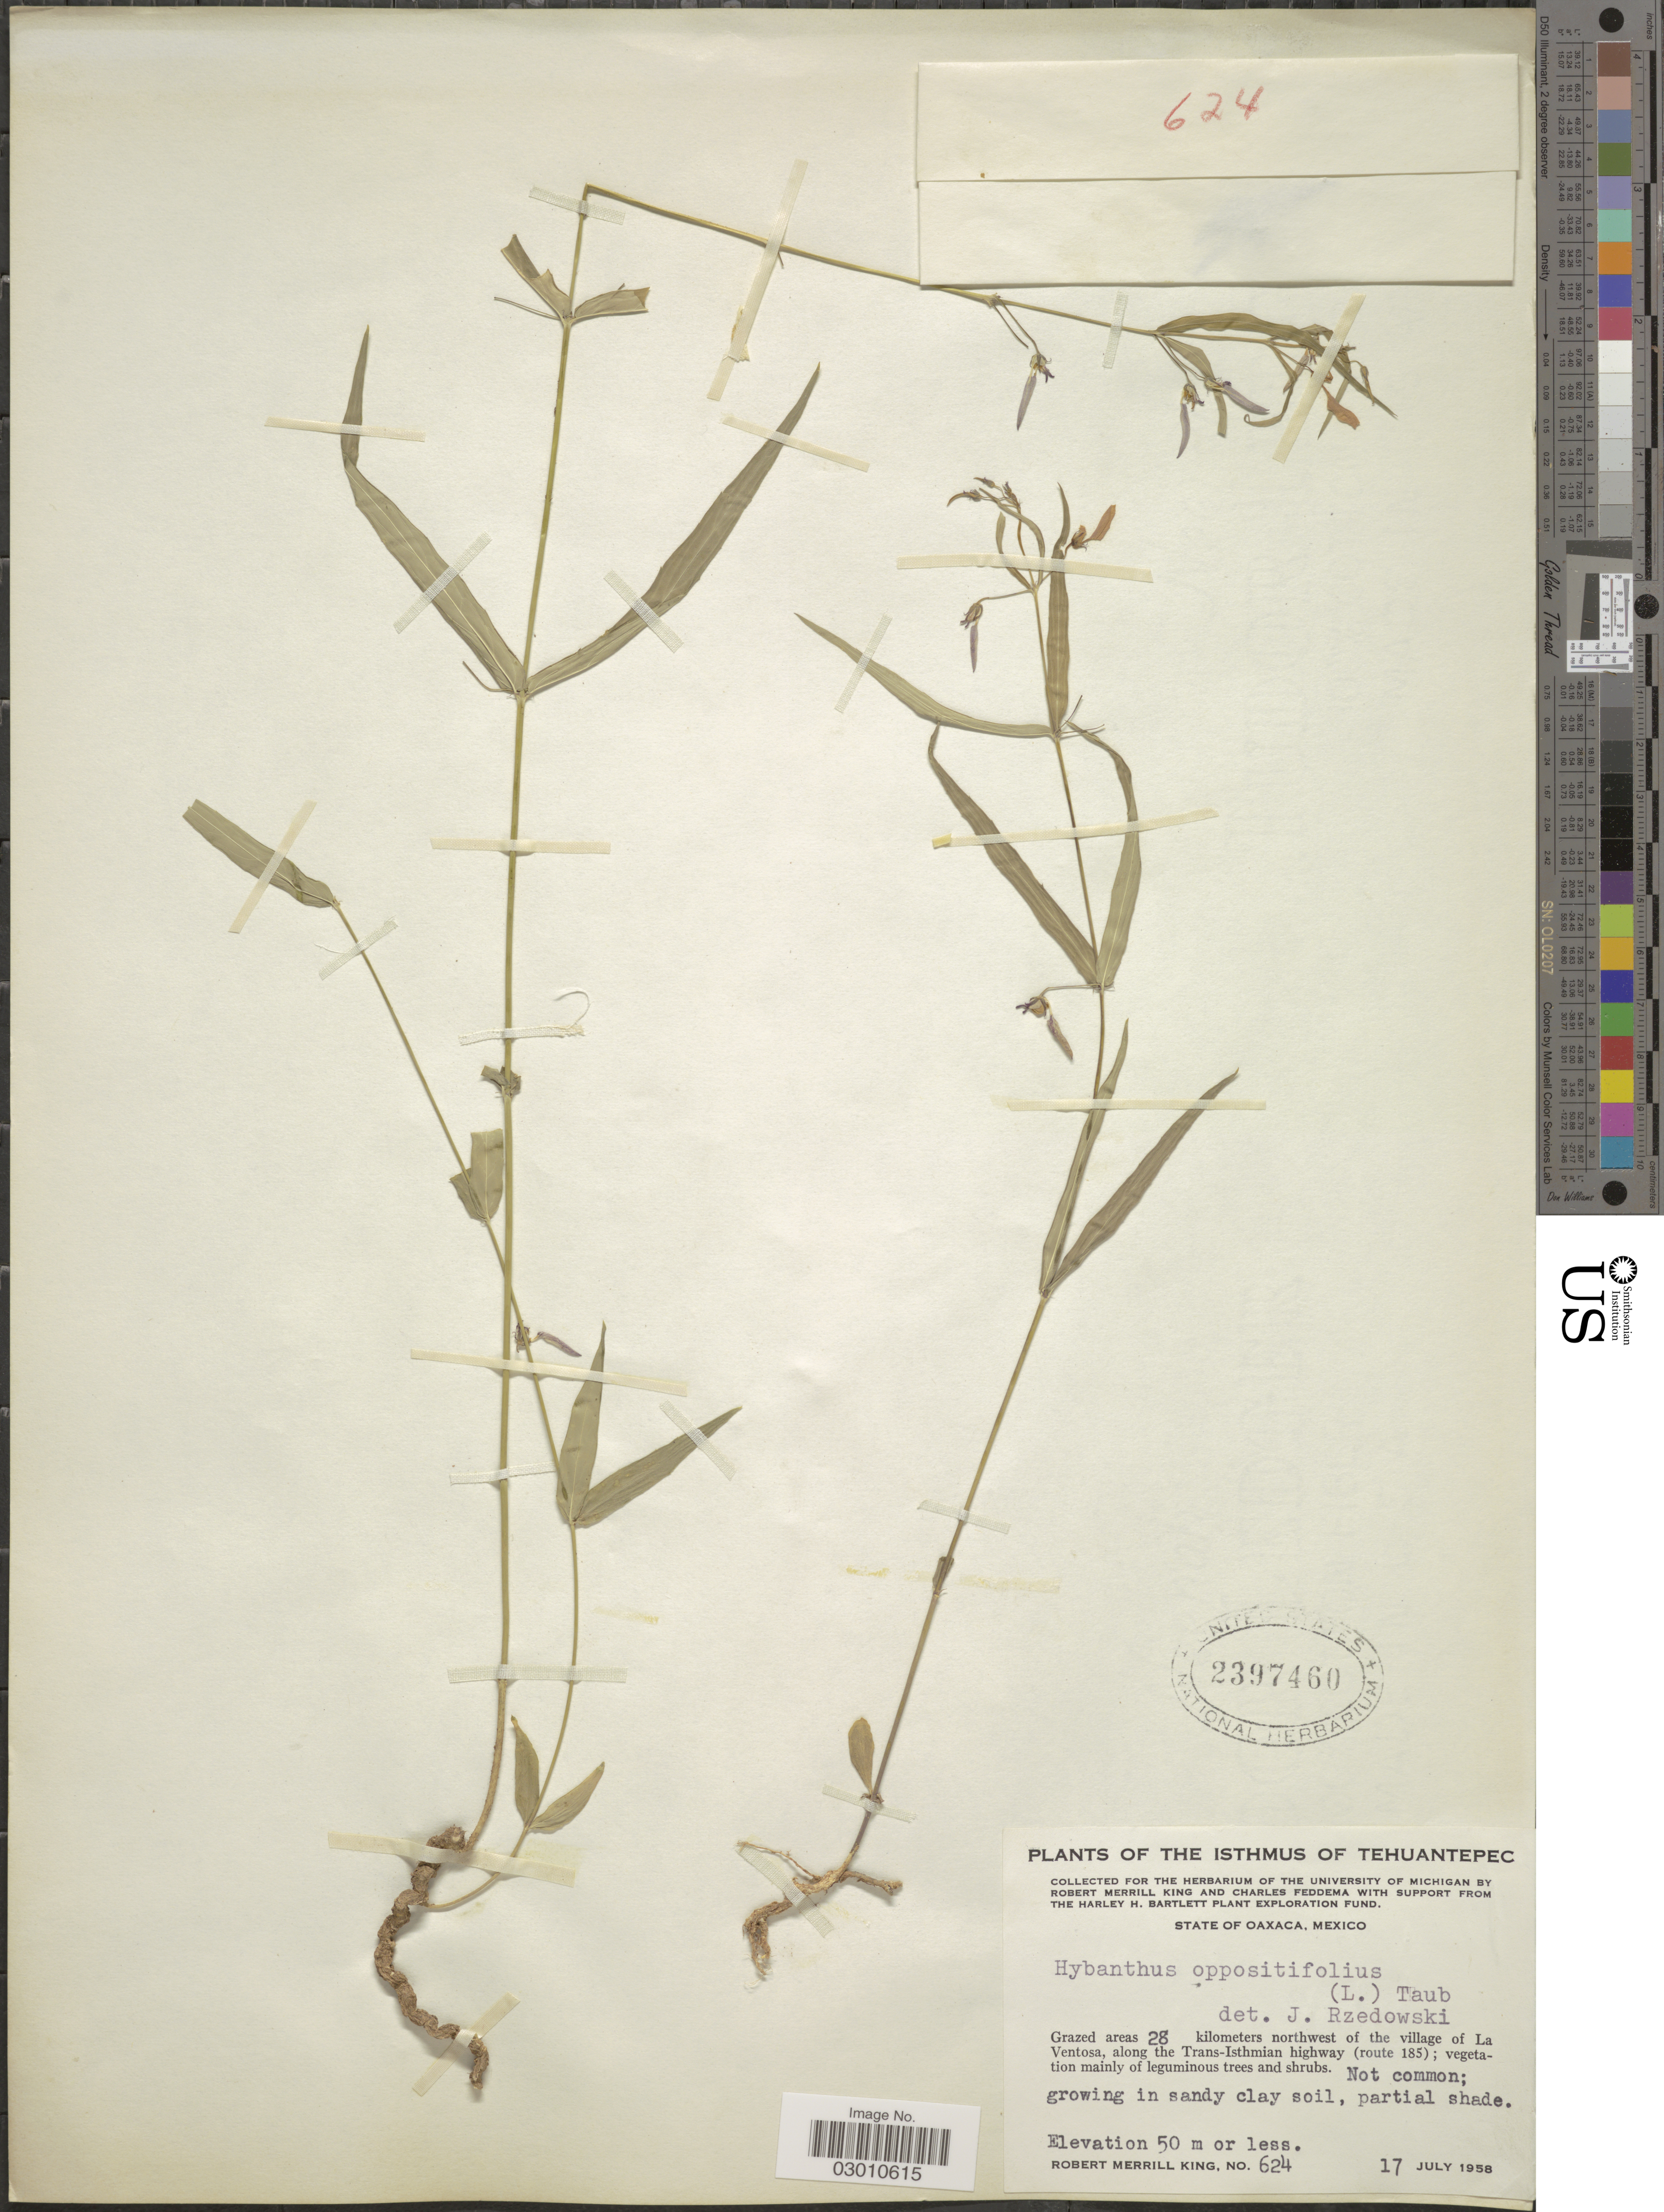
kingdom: Plantae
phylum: Tracheophyta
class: Magnoliopsida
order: Malpighiales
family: Violaceae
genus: Pombalia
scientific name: Pombalia oppositifolia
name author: (L.) Paula-Souza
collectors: R. M. King & C. Feddema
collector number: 624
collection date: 1958-07-17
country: Mexico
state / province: Oaxaca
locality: Isthmus of Tehuantepec. Grazed areas 28 kilometers northwest of the village of La Ventosa, along the Trans-Isthmian highway (route 185).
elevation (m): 50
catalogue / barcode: US 2397460